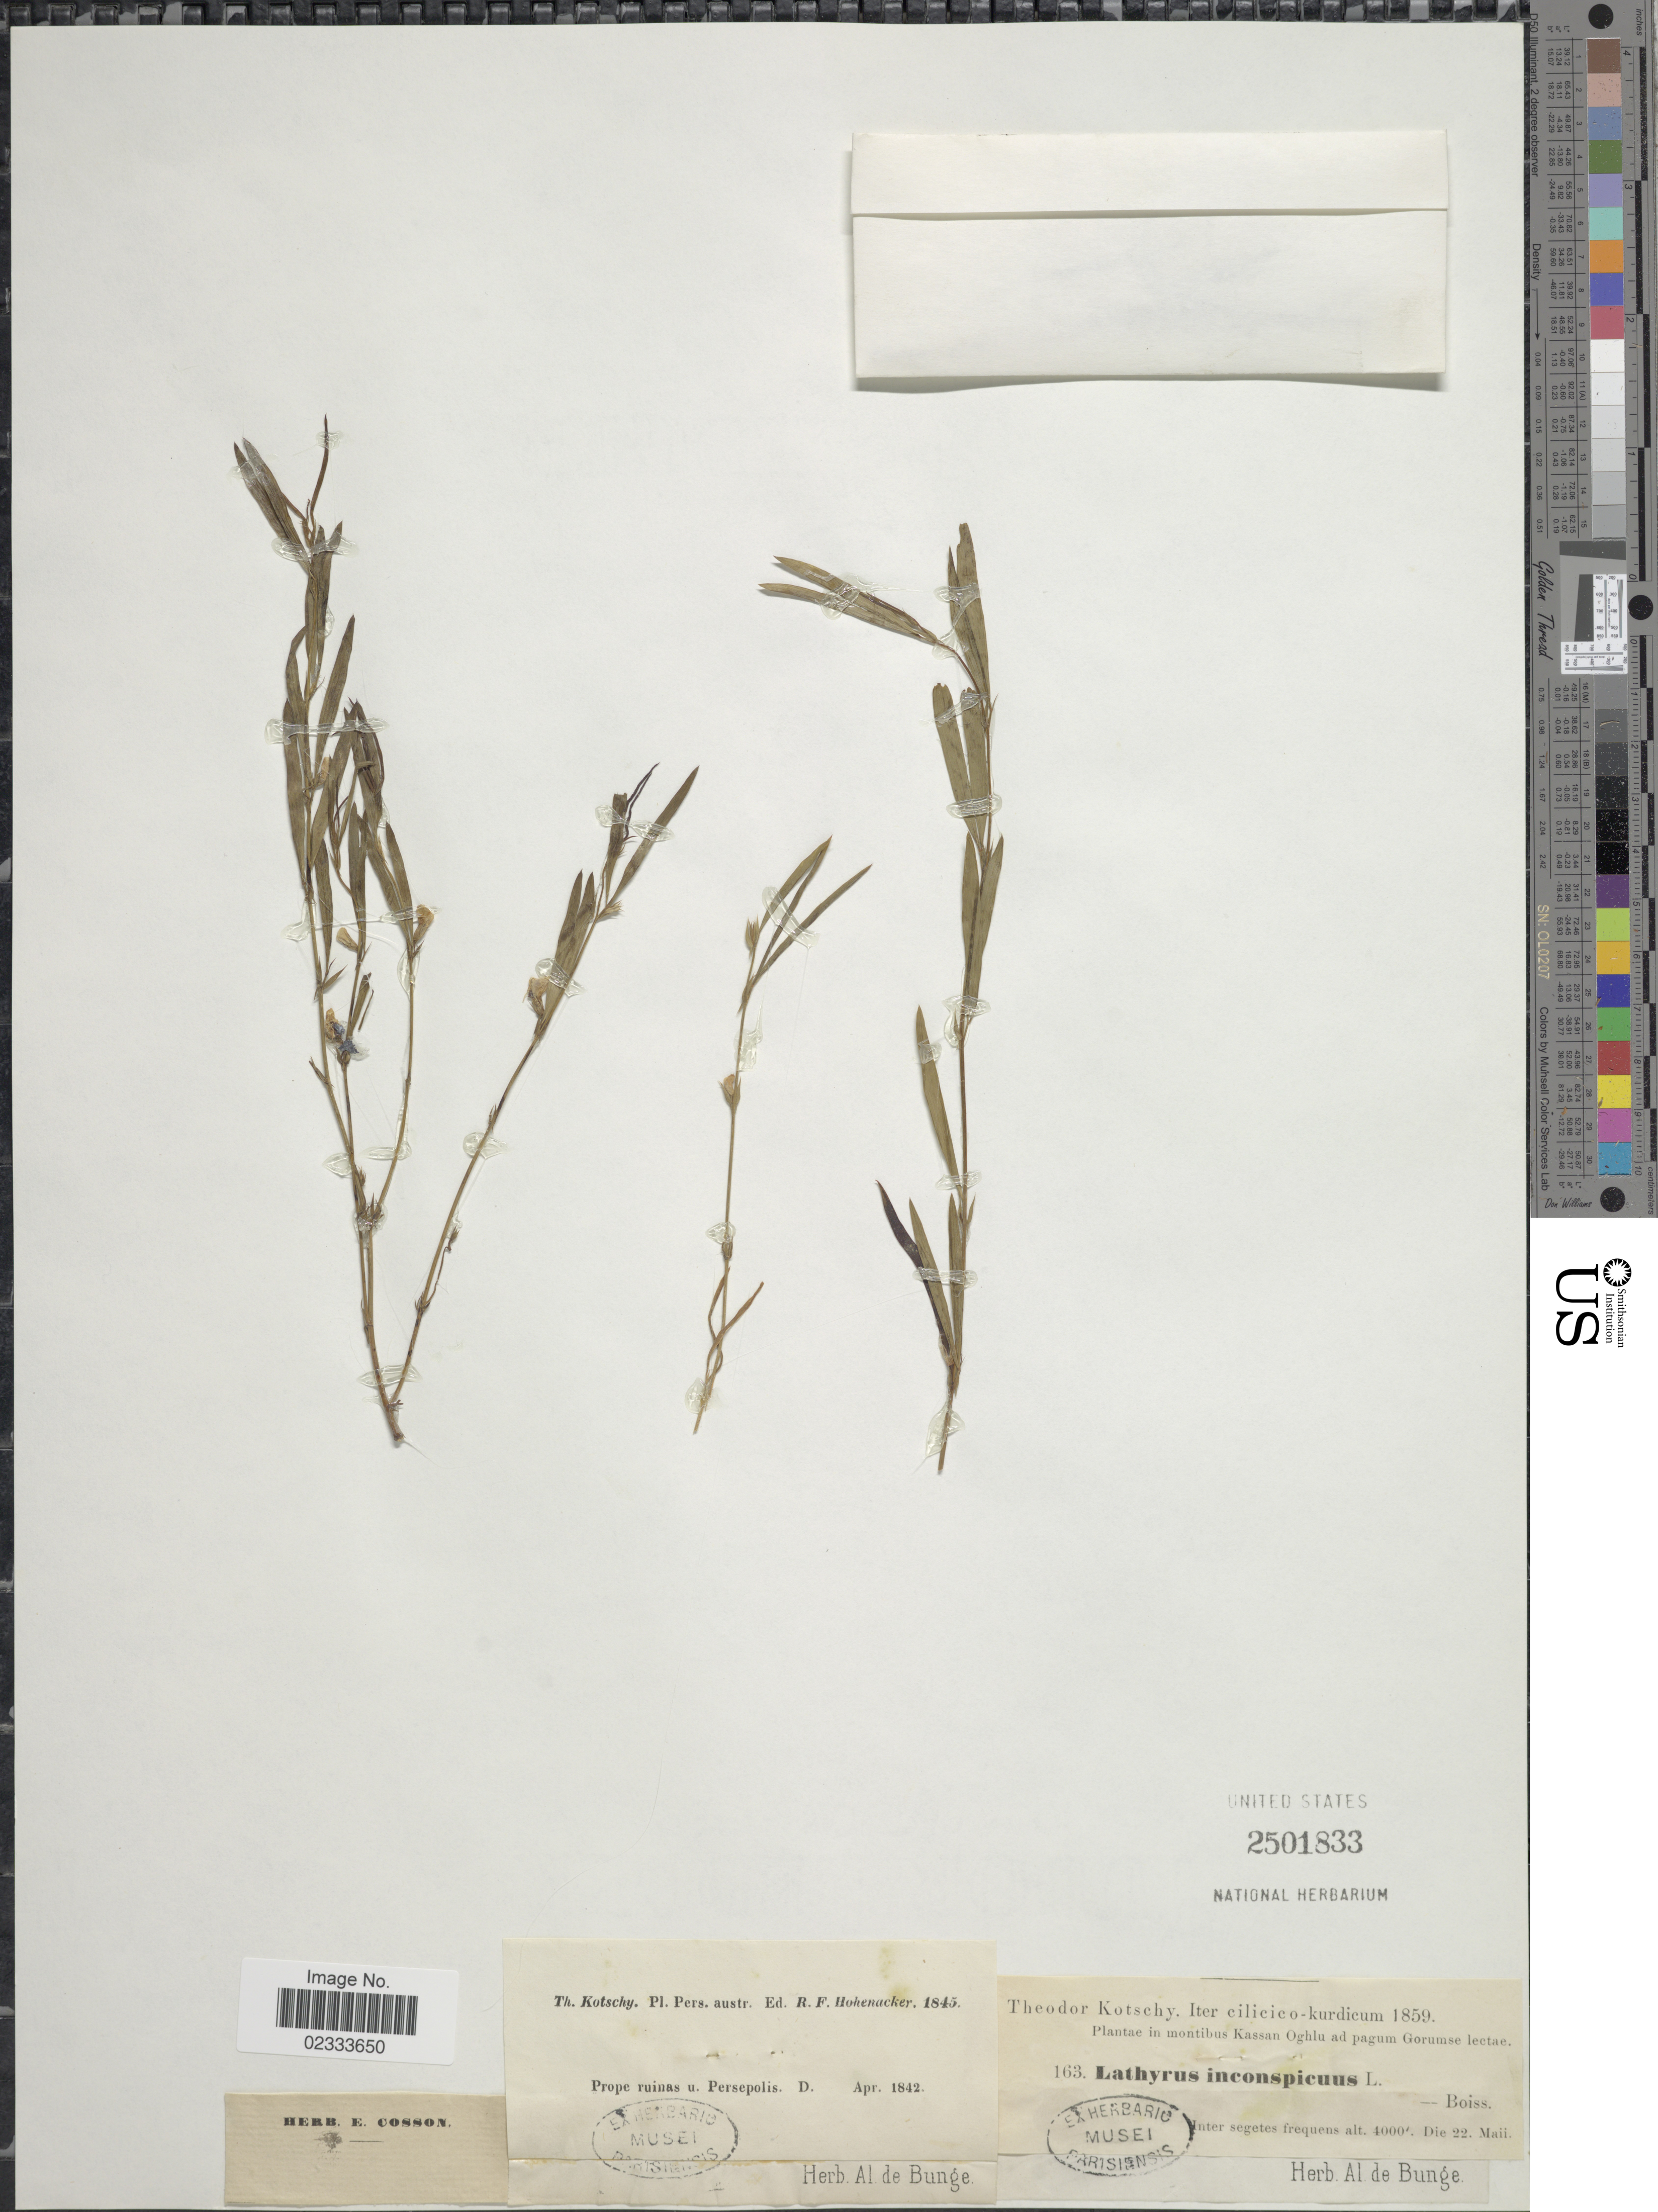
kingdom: Plantae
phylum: Tracheophyta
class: Magnoliopsida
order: Fabales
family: Fabaceae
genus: Lathyrus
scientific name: Lathyrus inconspicuus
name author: L.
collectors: K. G. Kotschy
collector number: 1845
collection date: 1842-04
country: Iran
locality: Pers. austr., prope ruinas u. Persepols D.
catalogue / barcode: US 2501833-2